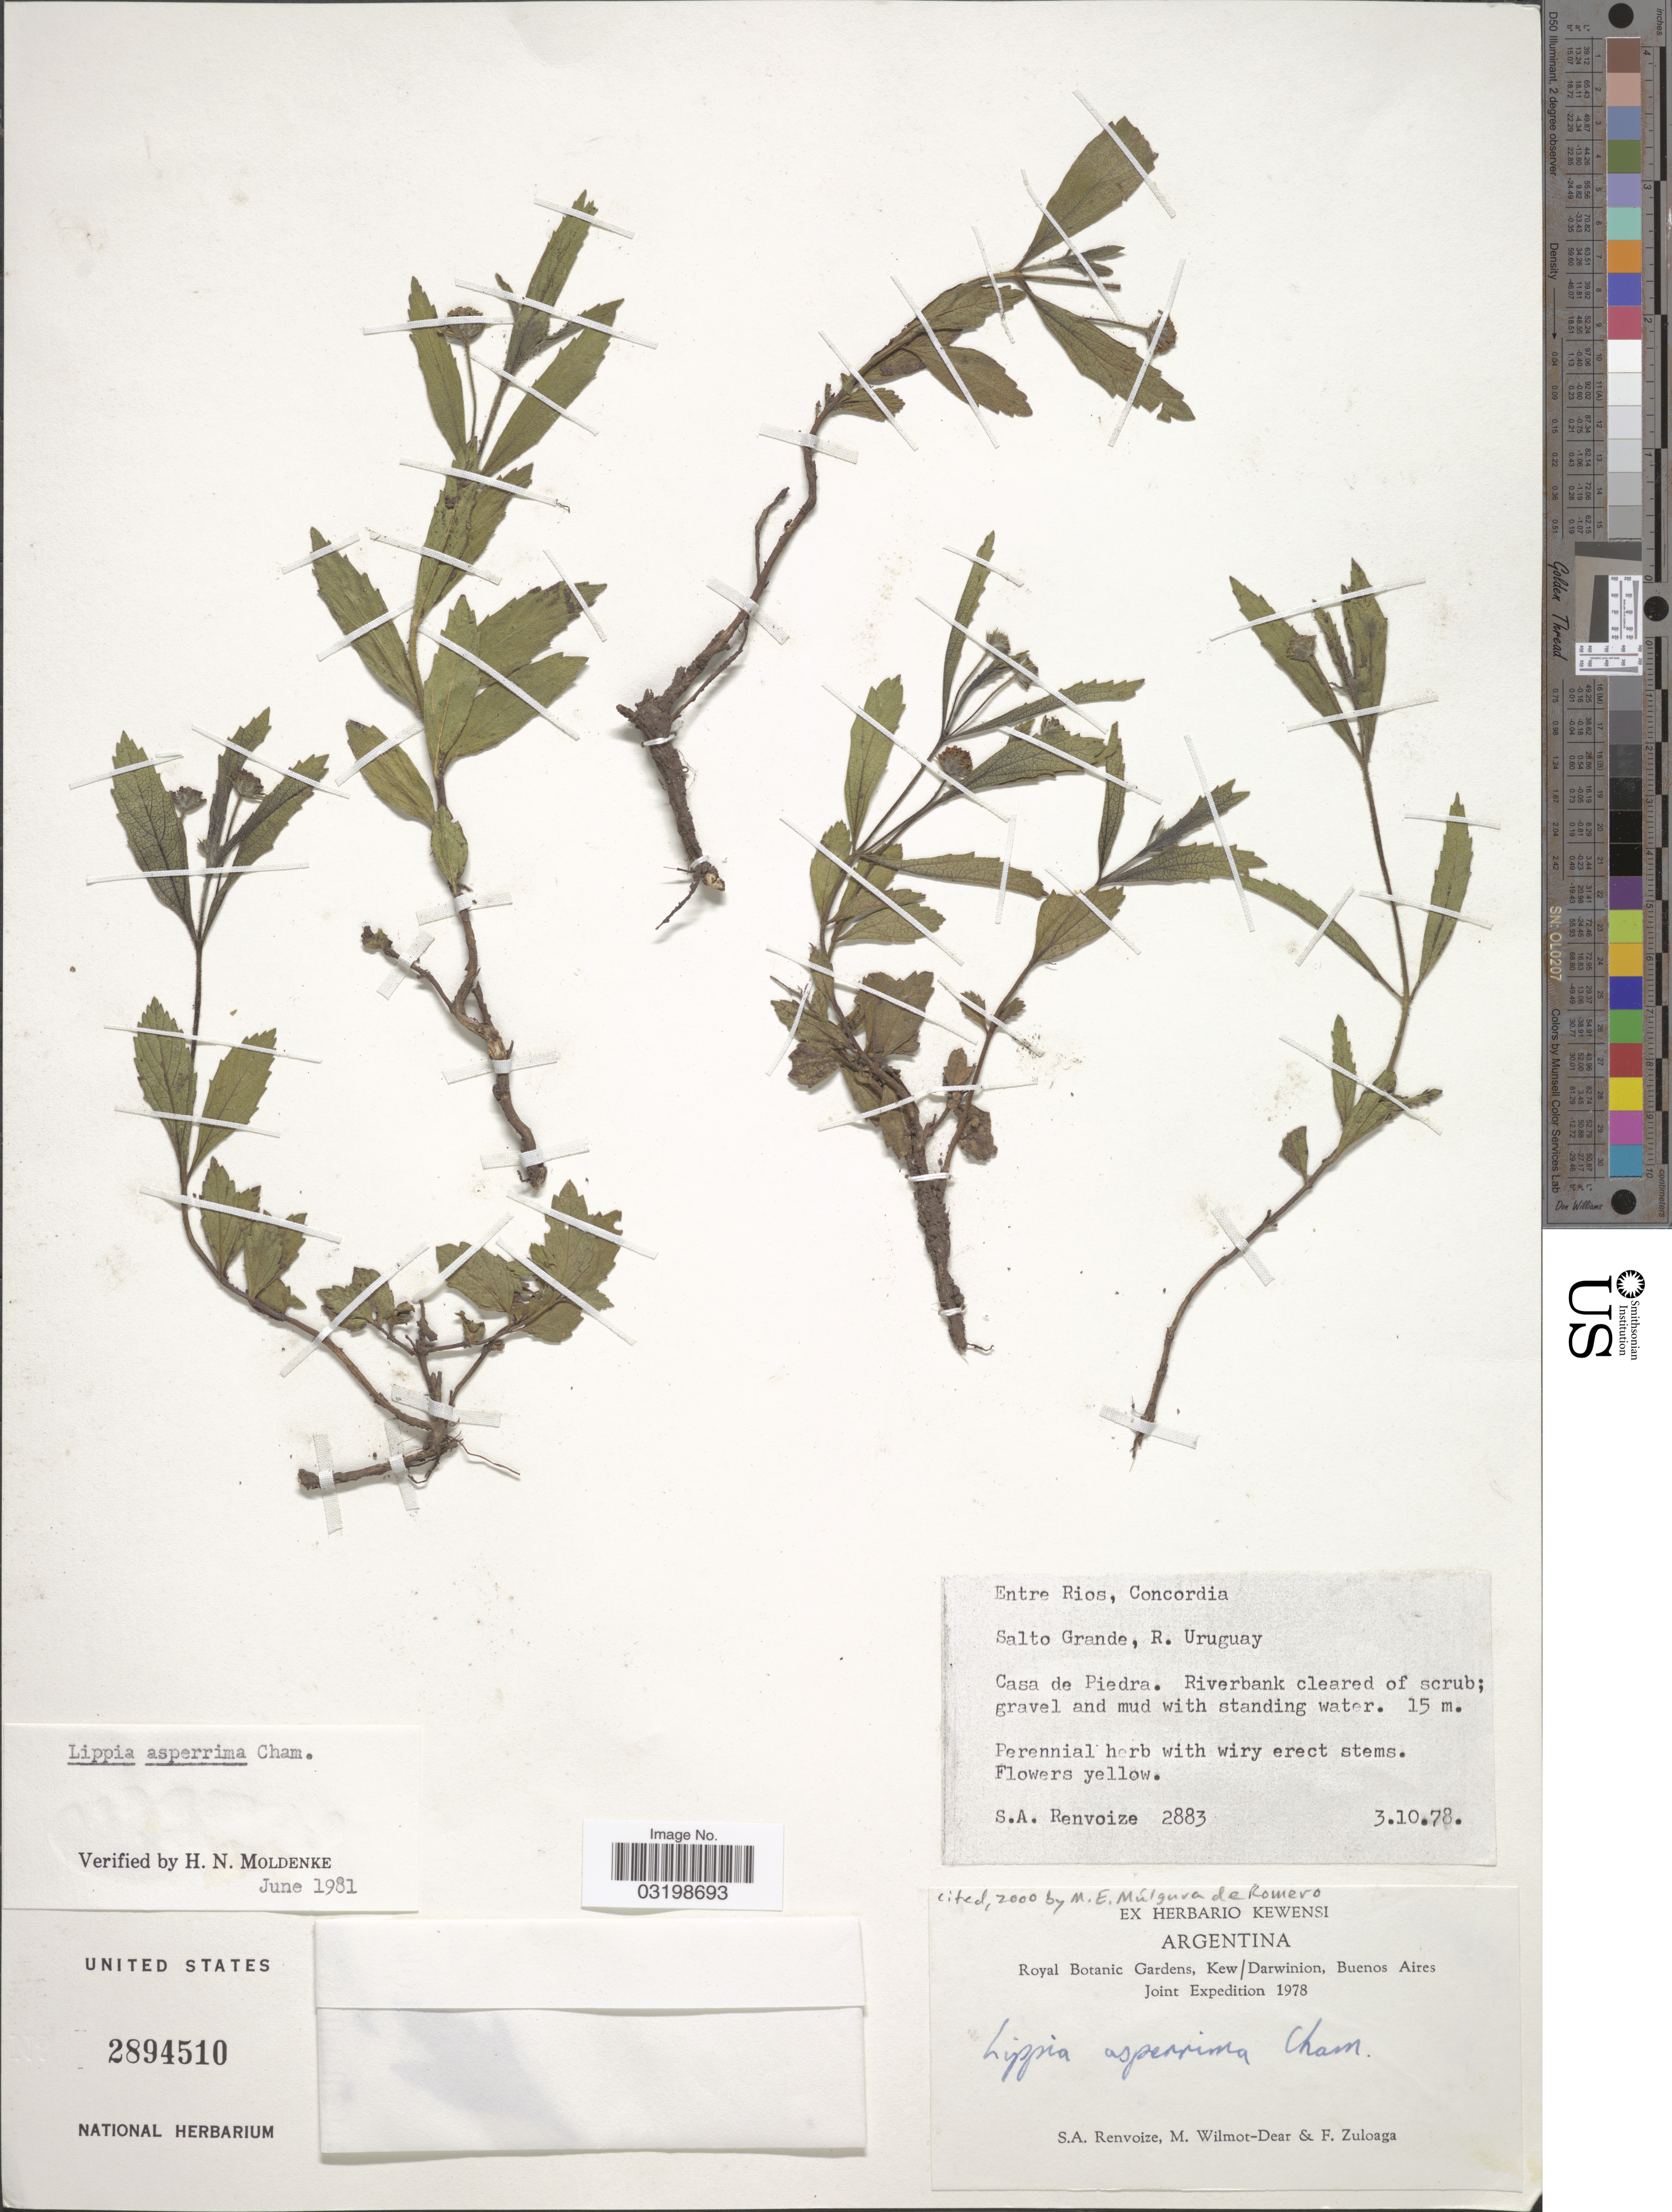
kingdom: Plantae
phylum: Tracheophyta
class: Magnoliopsida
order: Lamiales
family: Verbenaceae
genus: Lippia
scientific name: Lippia turnerifolia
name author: Cham.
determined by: Mirra, Fabiana, (SI), Instituto de Botanica Darwinion (ARGENTINA)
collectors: S. A. Renvoize, M. Wilmot-Dear & F. Zuloaga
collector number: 2883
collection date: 1978-10-03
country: Argentina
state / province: Entre Rios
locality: Concordia. Salto Grande, R. Uruguay. Casa de Piedra.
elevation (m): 15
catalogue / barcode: US 2894510